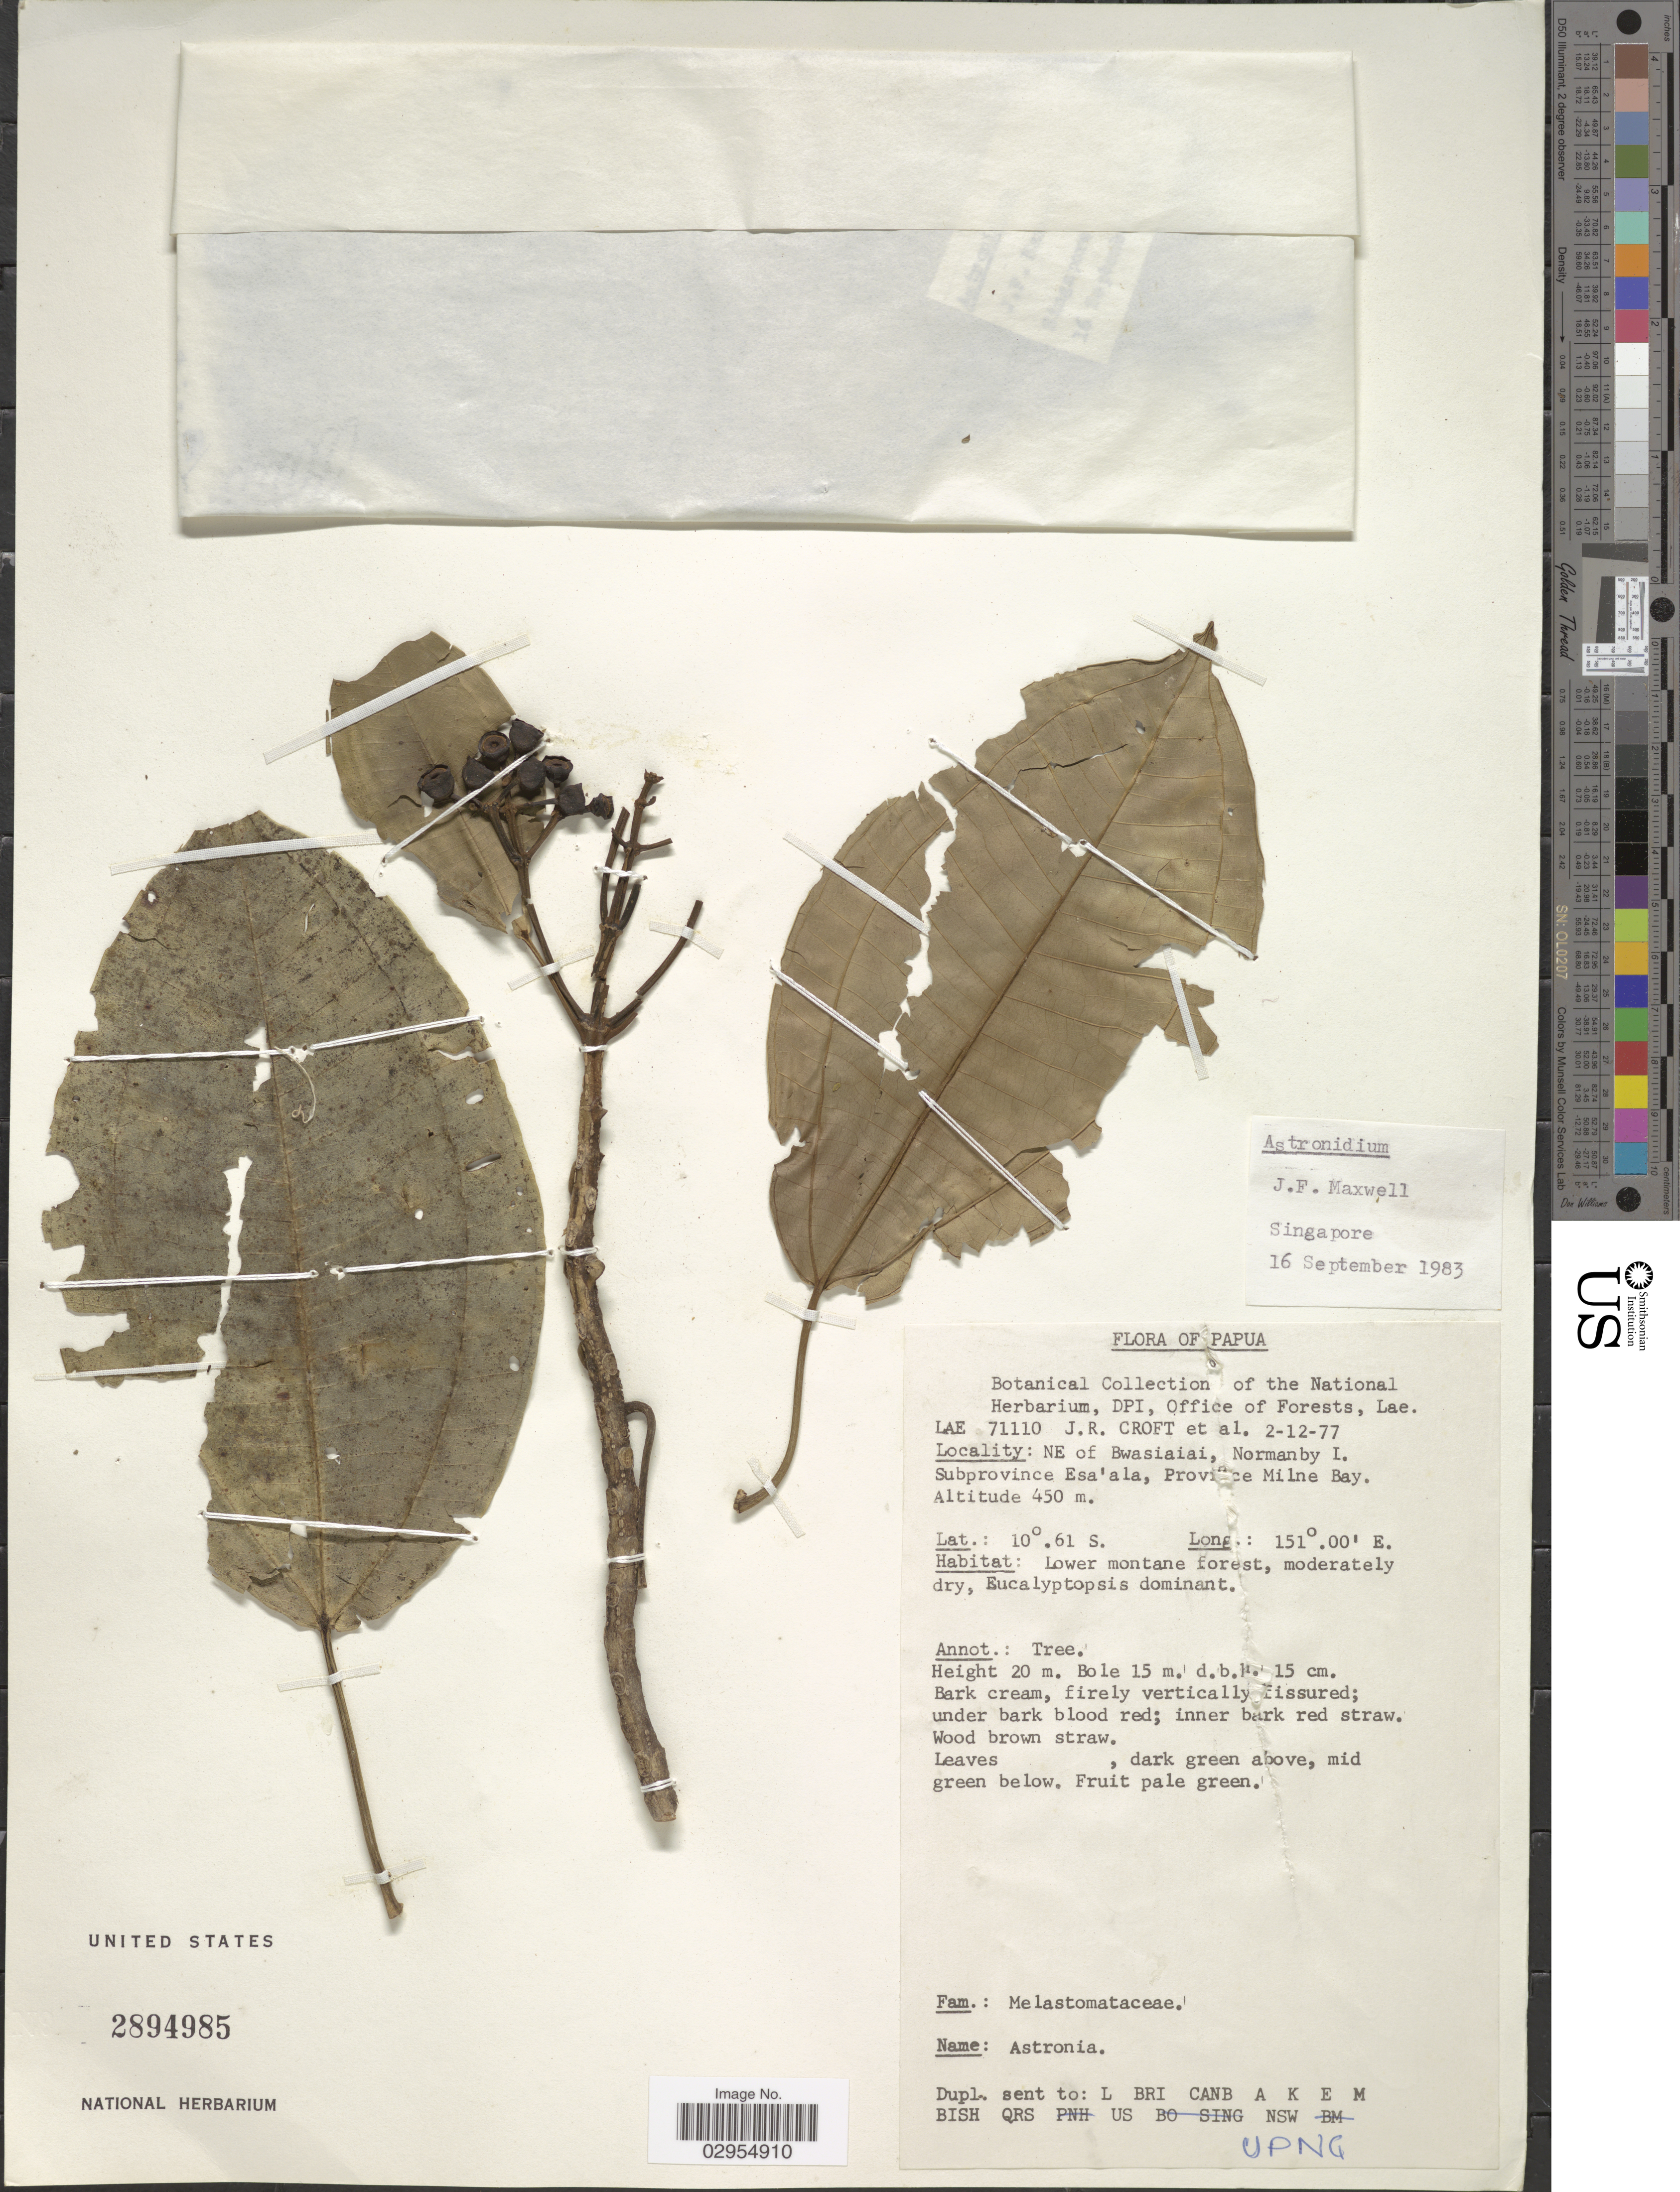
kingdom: Plantae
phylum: Tracheophyta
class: Magnoliopsida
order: Myrtales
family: Melastomataceae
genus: Astronidium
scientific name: Astronidium sp.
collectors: J. R. Croft & et al.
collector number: LAE 71110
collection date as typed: Transcribed d/m/y: 2/12/77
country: Papua New Guinea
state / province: Milne Bay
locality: Papua. NE of Bwasiaiai, Normanby I. Subprovince Esa'ala, Province Milne Bay.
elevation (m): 450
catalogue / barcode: US 2894985